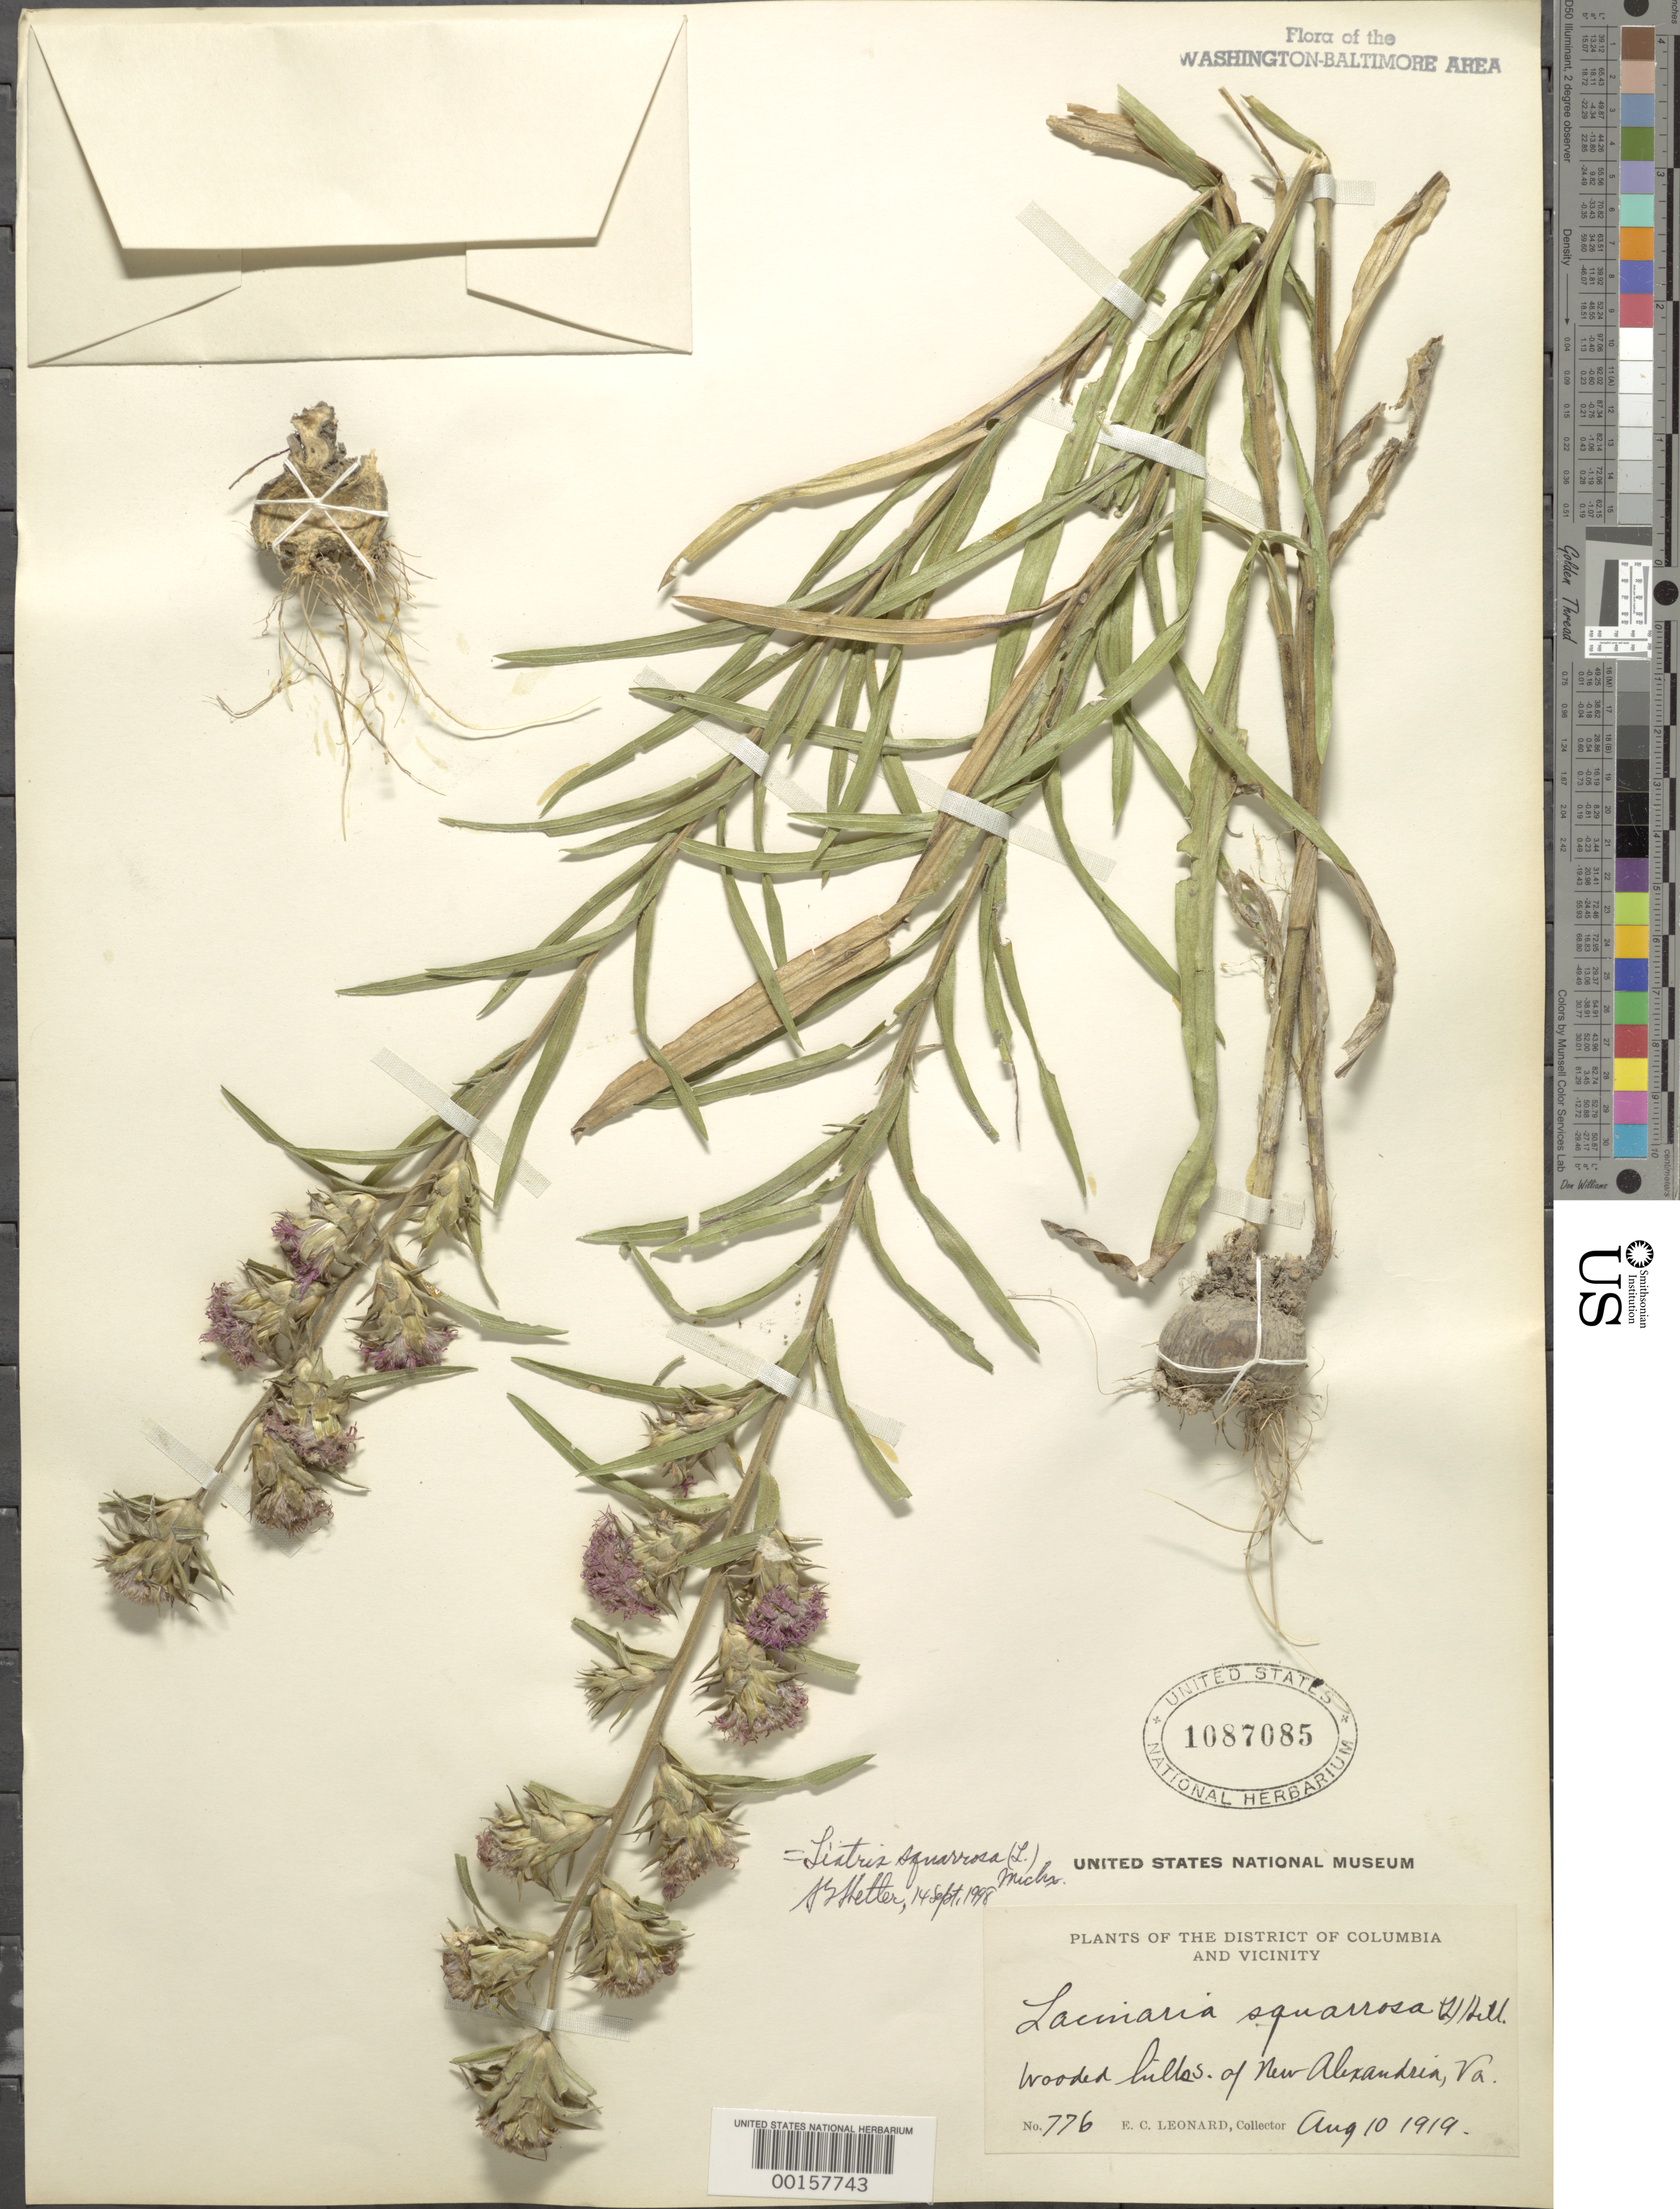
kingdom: Plantae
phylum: Tracheophyta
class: Magnoliopsida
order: Asterales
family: Asteraceae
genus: Liatris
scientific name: Liatris squarrosa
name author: (L.) Michx.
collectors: E. C. Leonard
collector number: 776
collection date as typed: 10 Aug 1919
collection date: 1919-08-10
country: United States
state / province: Virginia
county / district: Fairfax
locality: New Alexandria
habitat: Wooded hills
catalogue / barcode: US 1087085